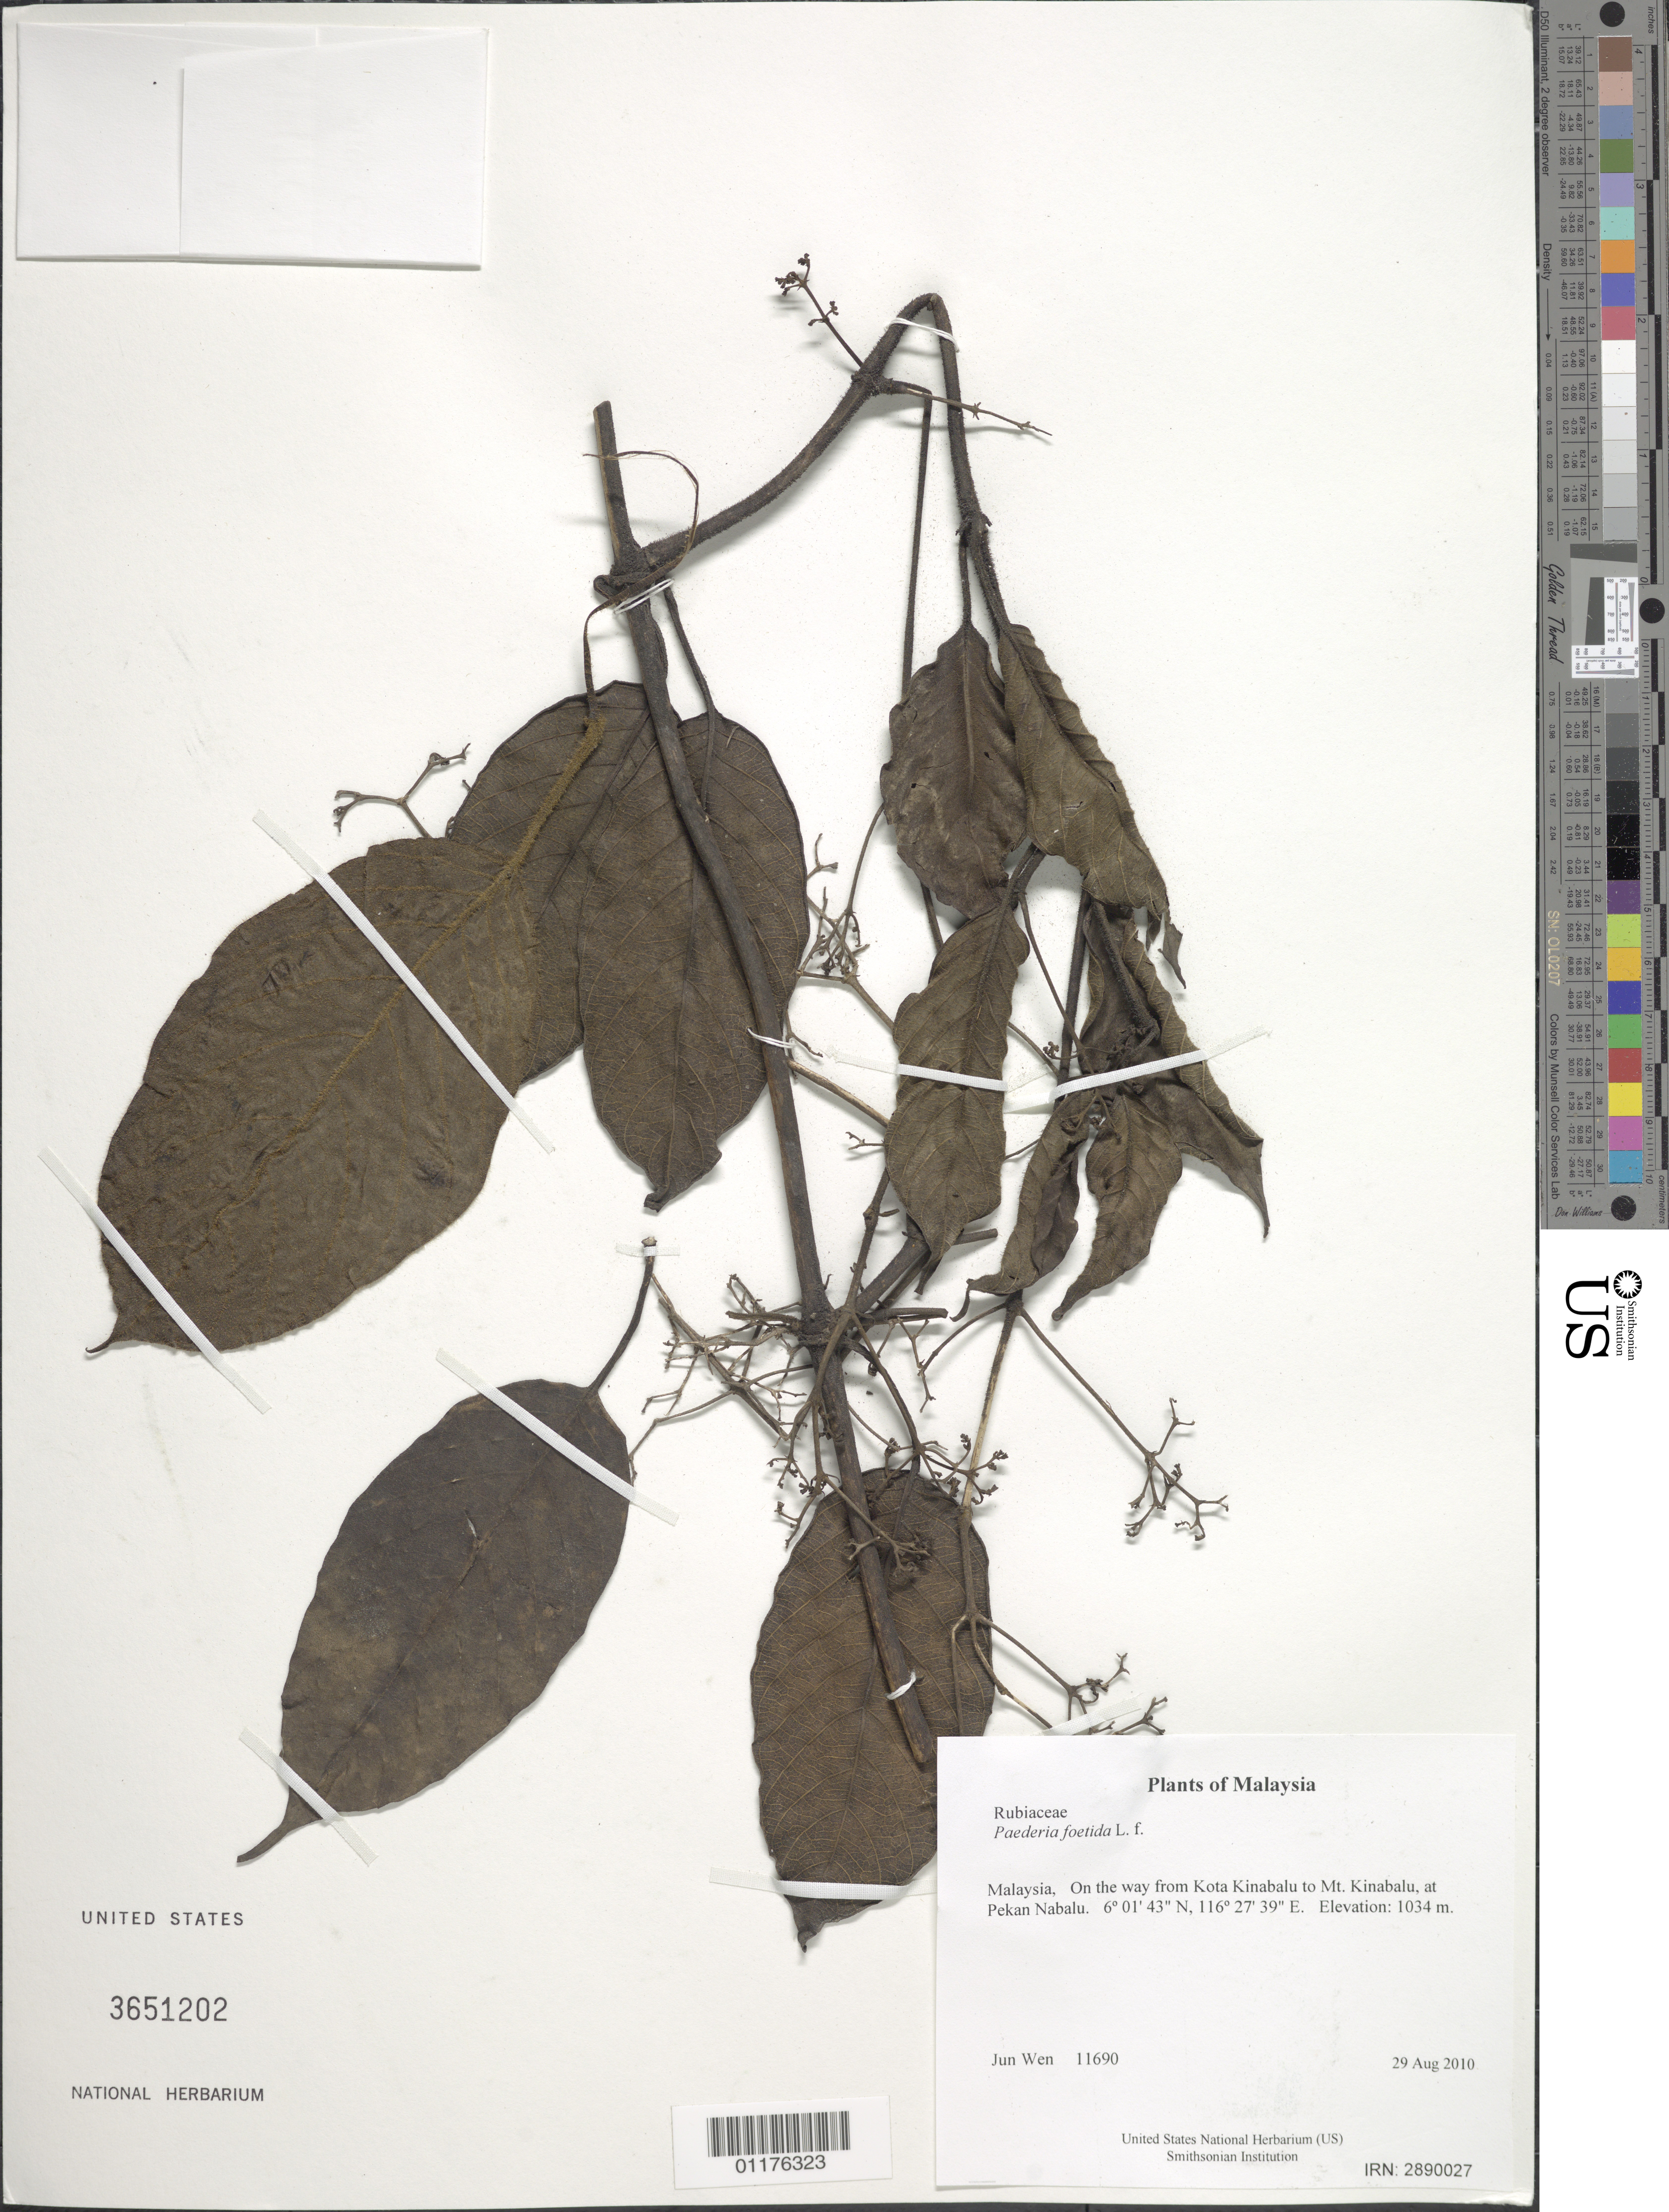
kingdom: Plantae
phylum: Tracheophyta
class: Magnoliopsida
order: Gentianales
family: Rubiaceae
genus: Paederia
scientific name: Paederia foetida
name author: L.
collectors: J. Wen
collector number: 11690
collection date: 2010-08-29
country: Malaysia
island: Borneo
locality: On the way from Kota Kinabalu to Mt. Kinabalu, at Pekan Nabalu.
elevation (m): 1034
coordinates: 06 01.713 N, 116 27.656 E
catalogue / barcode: US 3651202